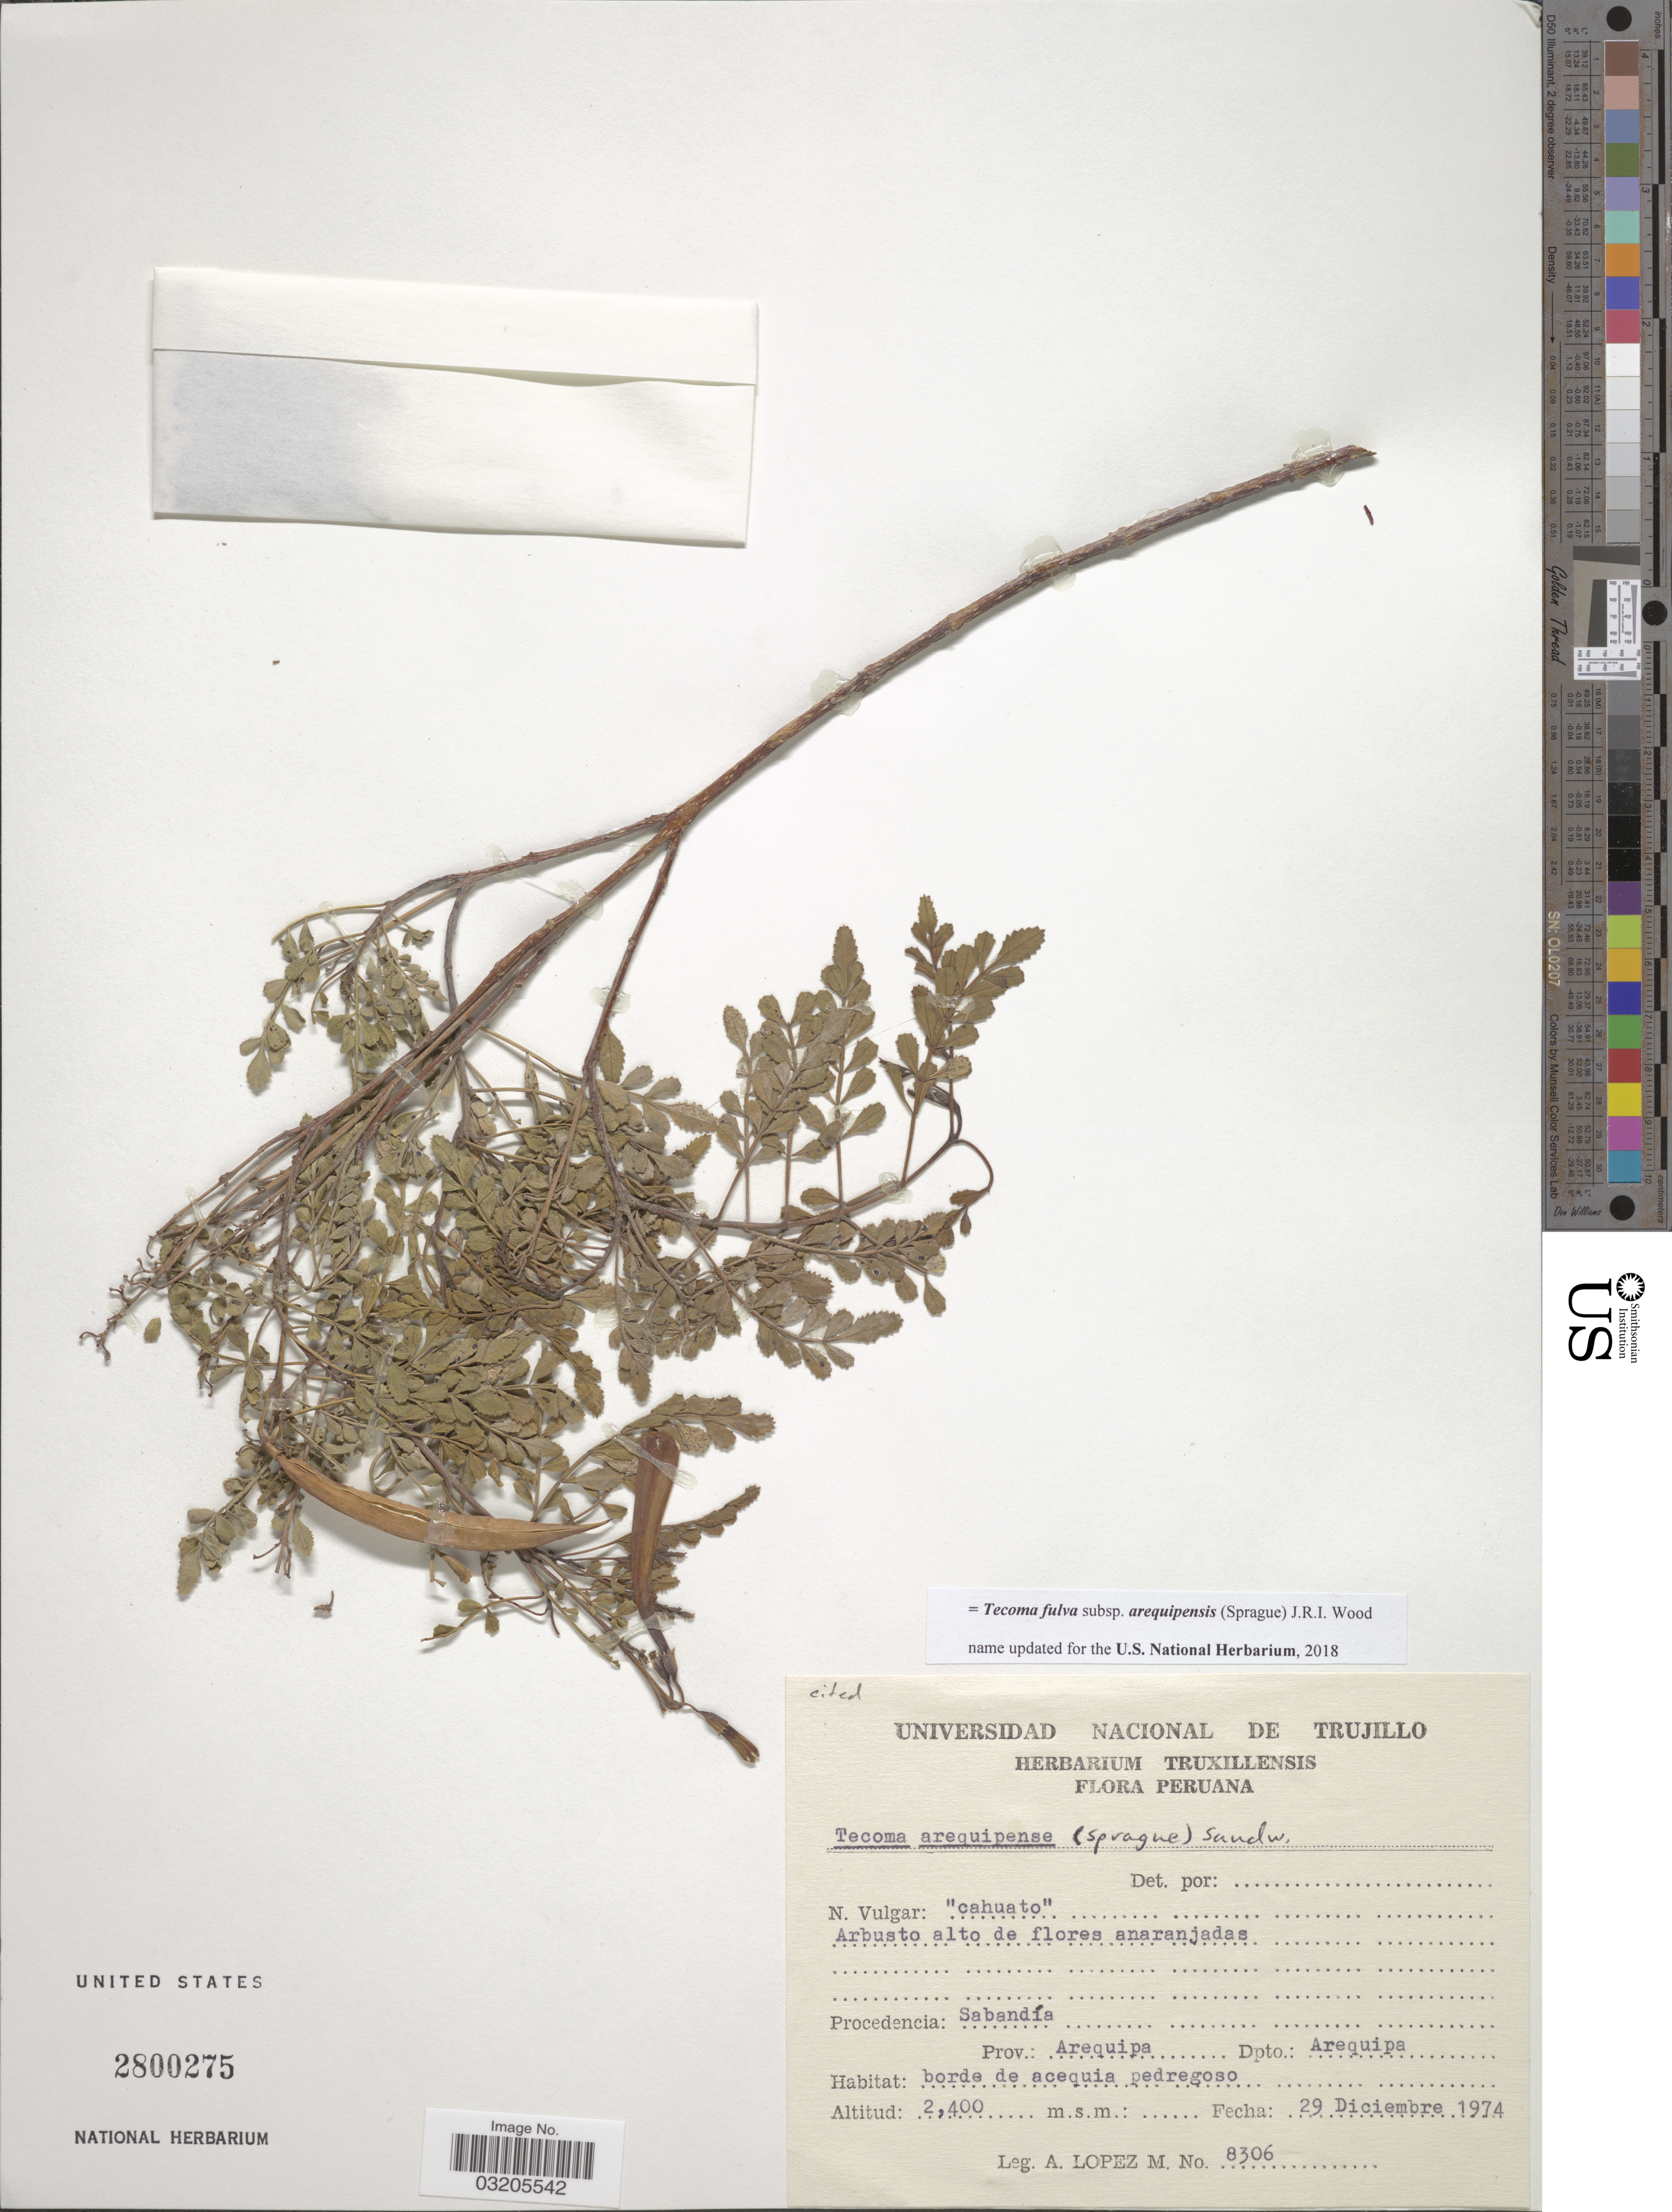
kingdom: Plantae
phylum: Tracheophyta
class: Magnoliopsida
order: Lamiales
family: Bignoniaceae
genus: Tecoma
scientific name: Tecoma fulva subsp. arequipensis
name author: (Sprague) J.R.I. Wood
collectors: A. López M.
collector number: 8306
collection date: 1974-12-29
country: Peru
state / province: Arequipa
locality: Sabandía. Dpto: Arequipa.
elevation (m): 2400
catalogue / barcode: US 2800275